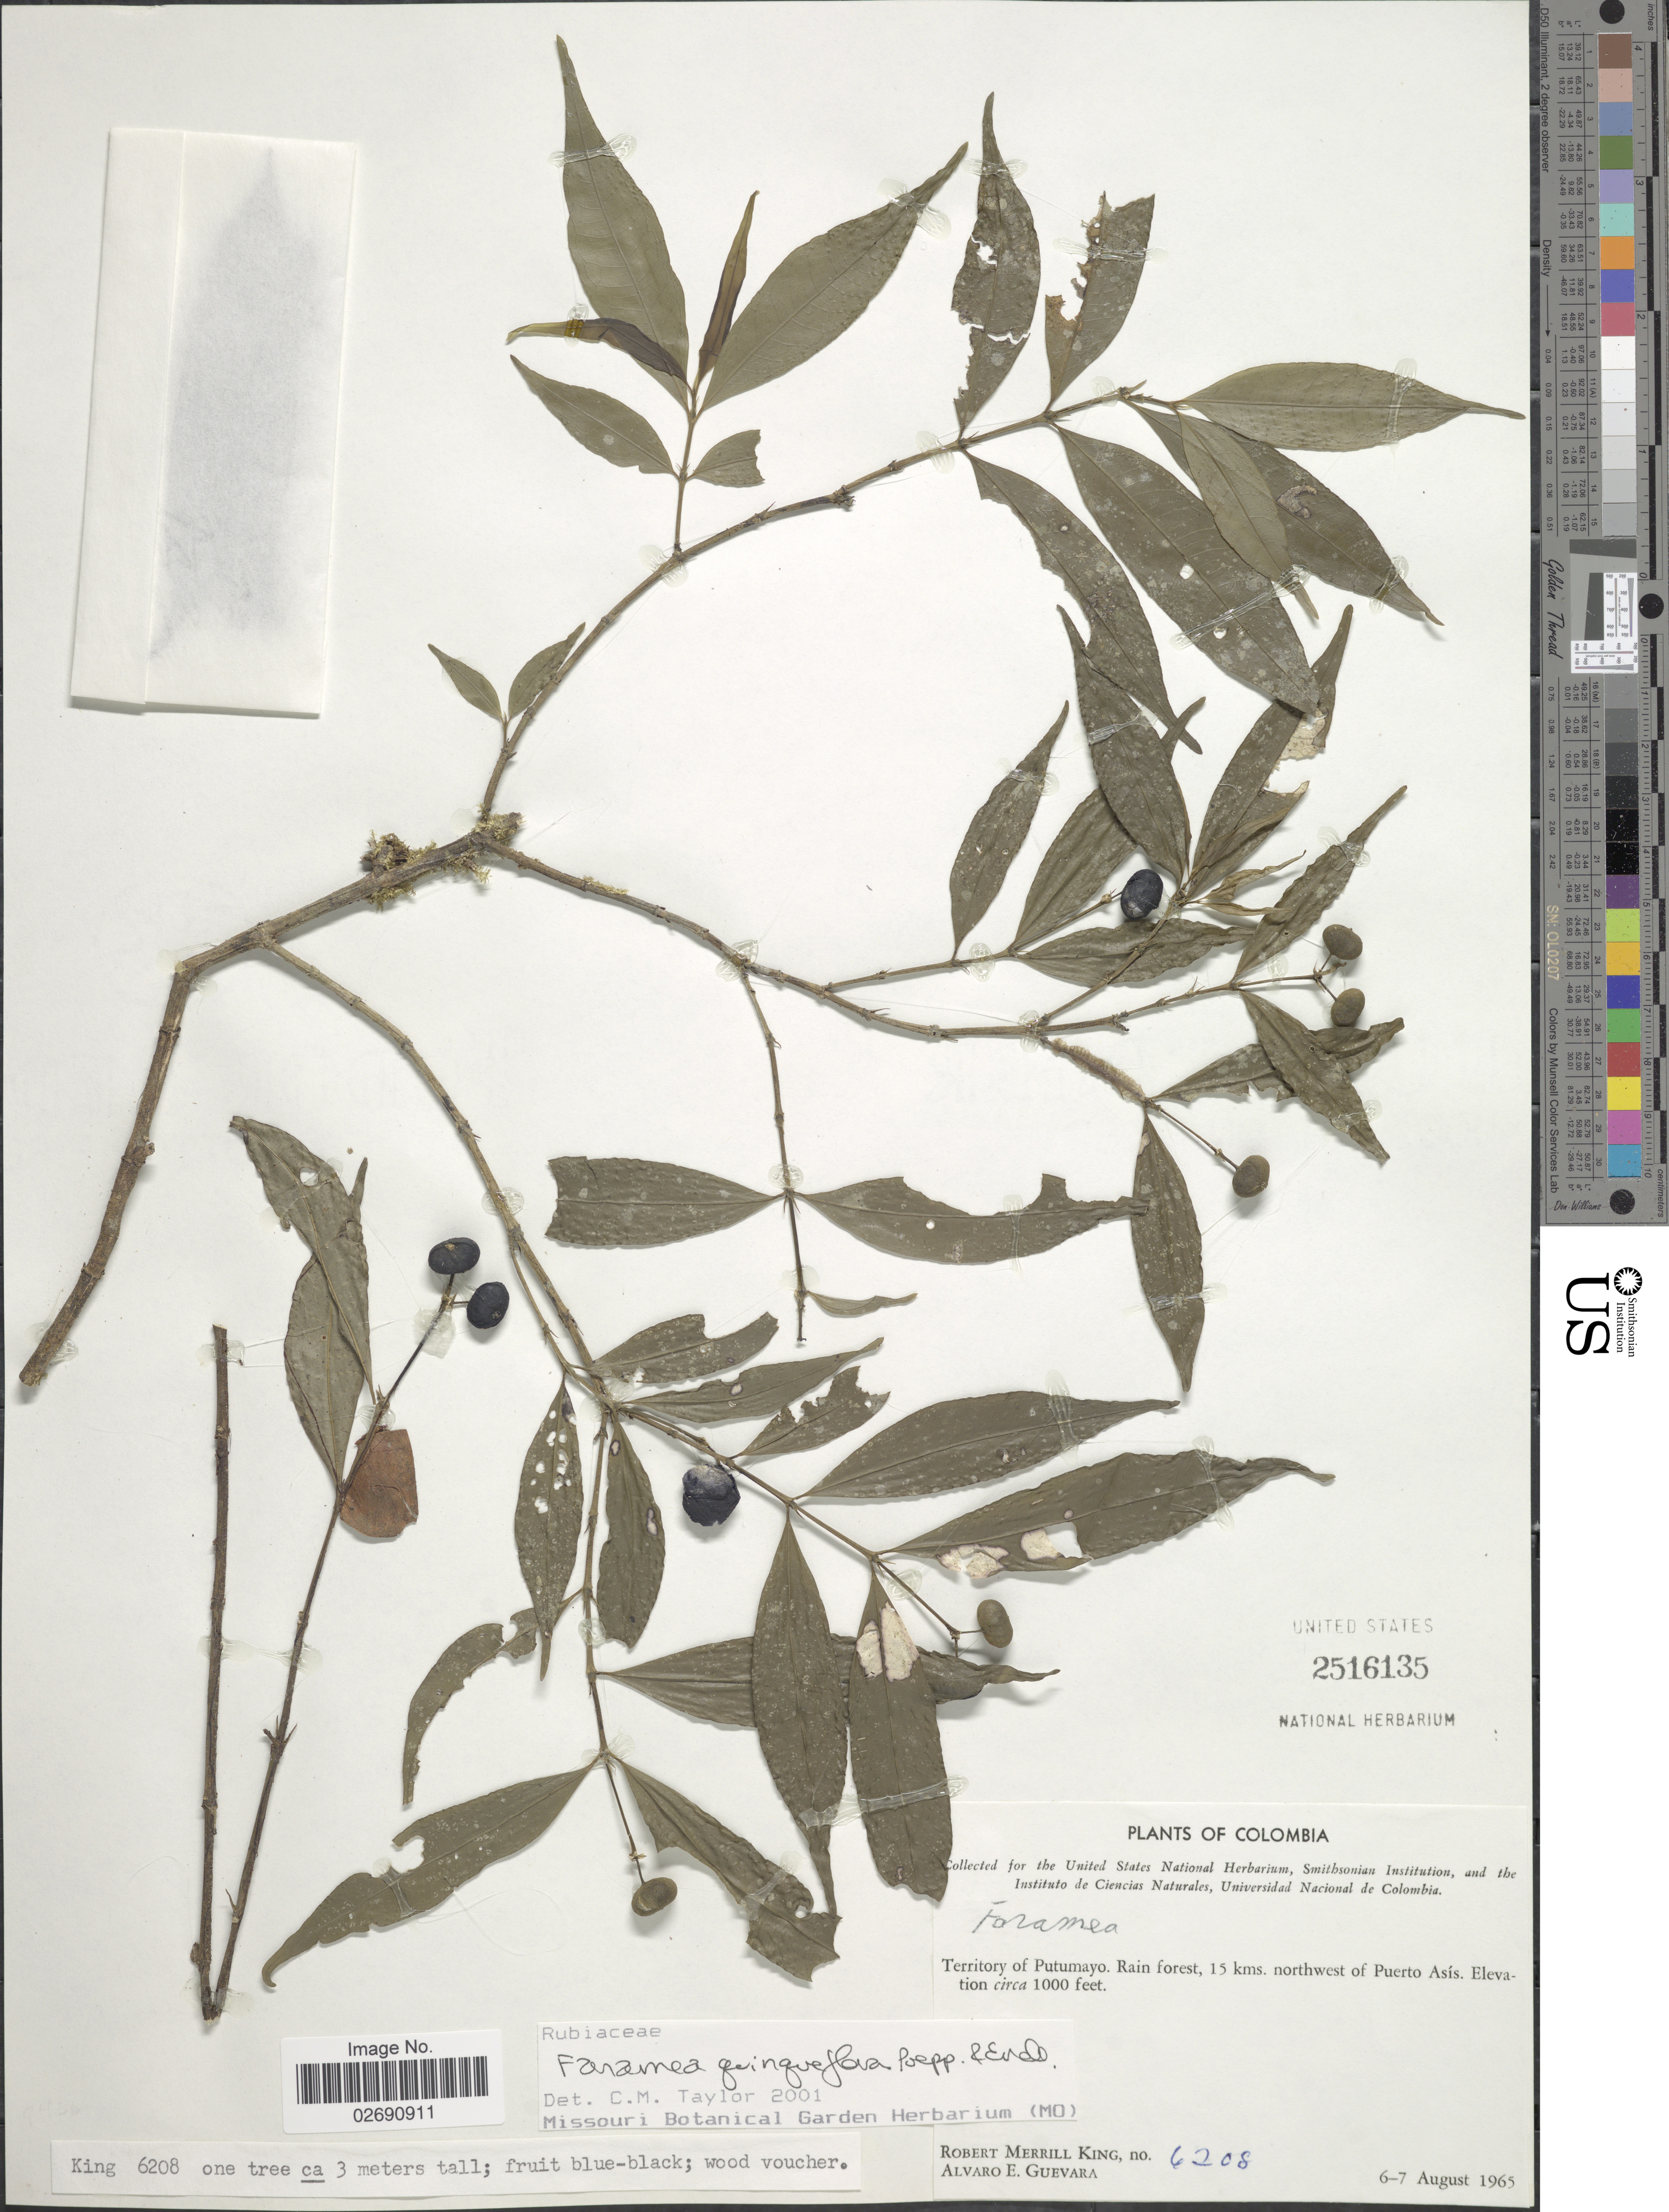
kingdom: Plantae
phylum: Tracheophyta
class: Magnoliopsida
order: Gentianales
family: Rubiaceae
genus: Faramea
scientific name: Faramea quinqueflora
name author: Poepp. & Endl.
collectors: R. M. King & A. E. Guevara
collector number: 6208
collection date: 1965-08-06/1965-08-07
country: Colombia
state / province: Putumayo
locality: Rain forest, 15 kms. northwest of Puerto Asis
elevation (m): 305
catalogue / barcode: US 2516135